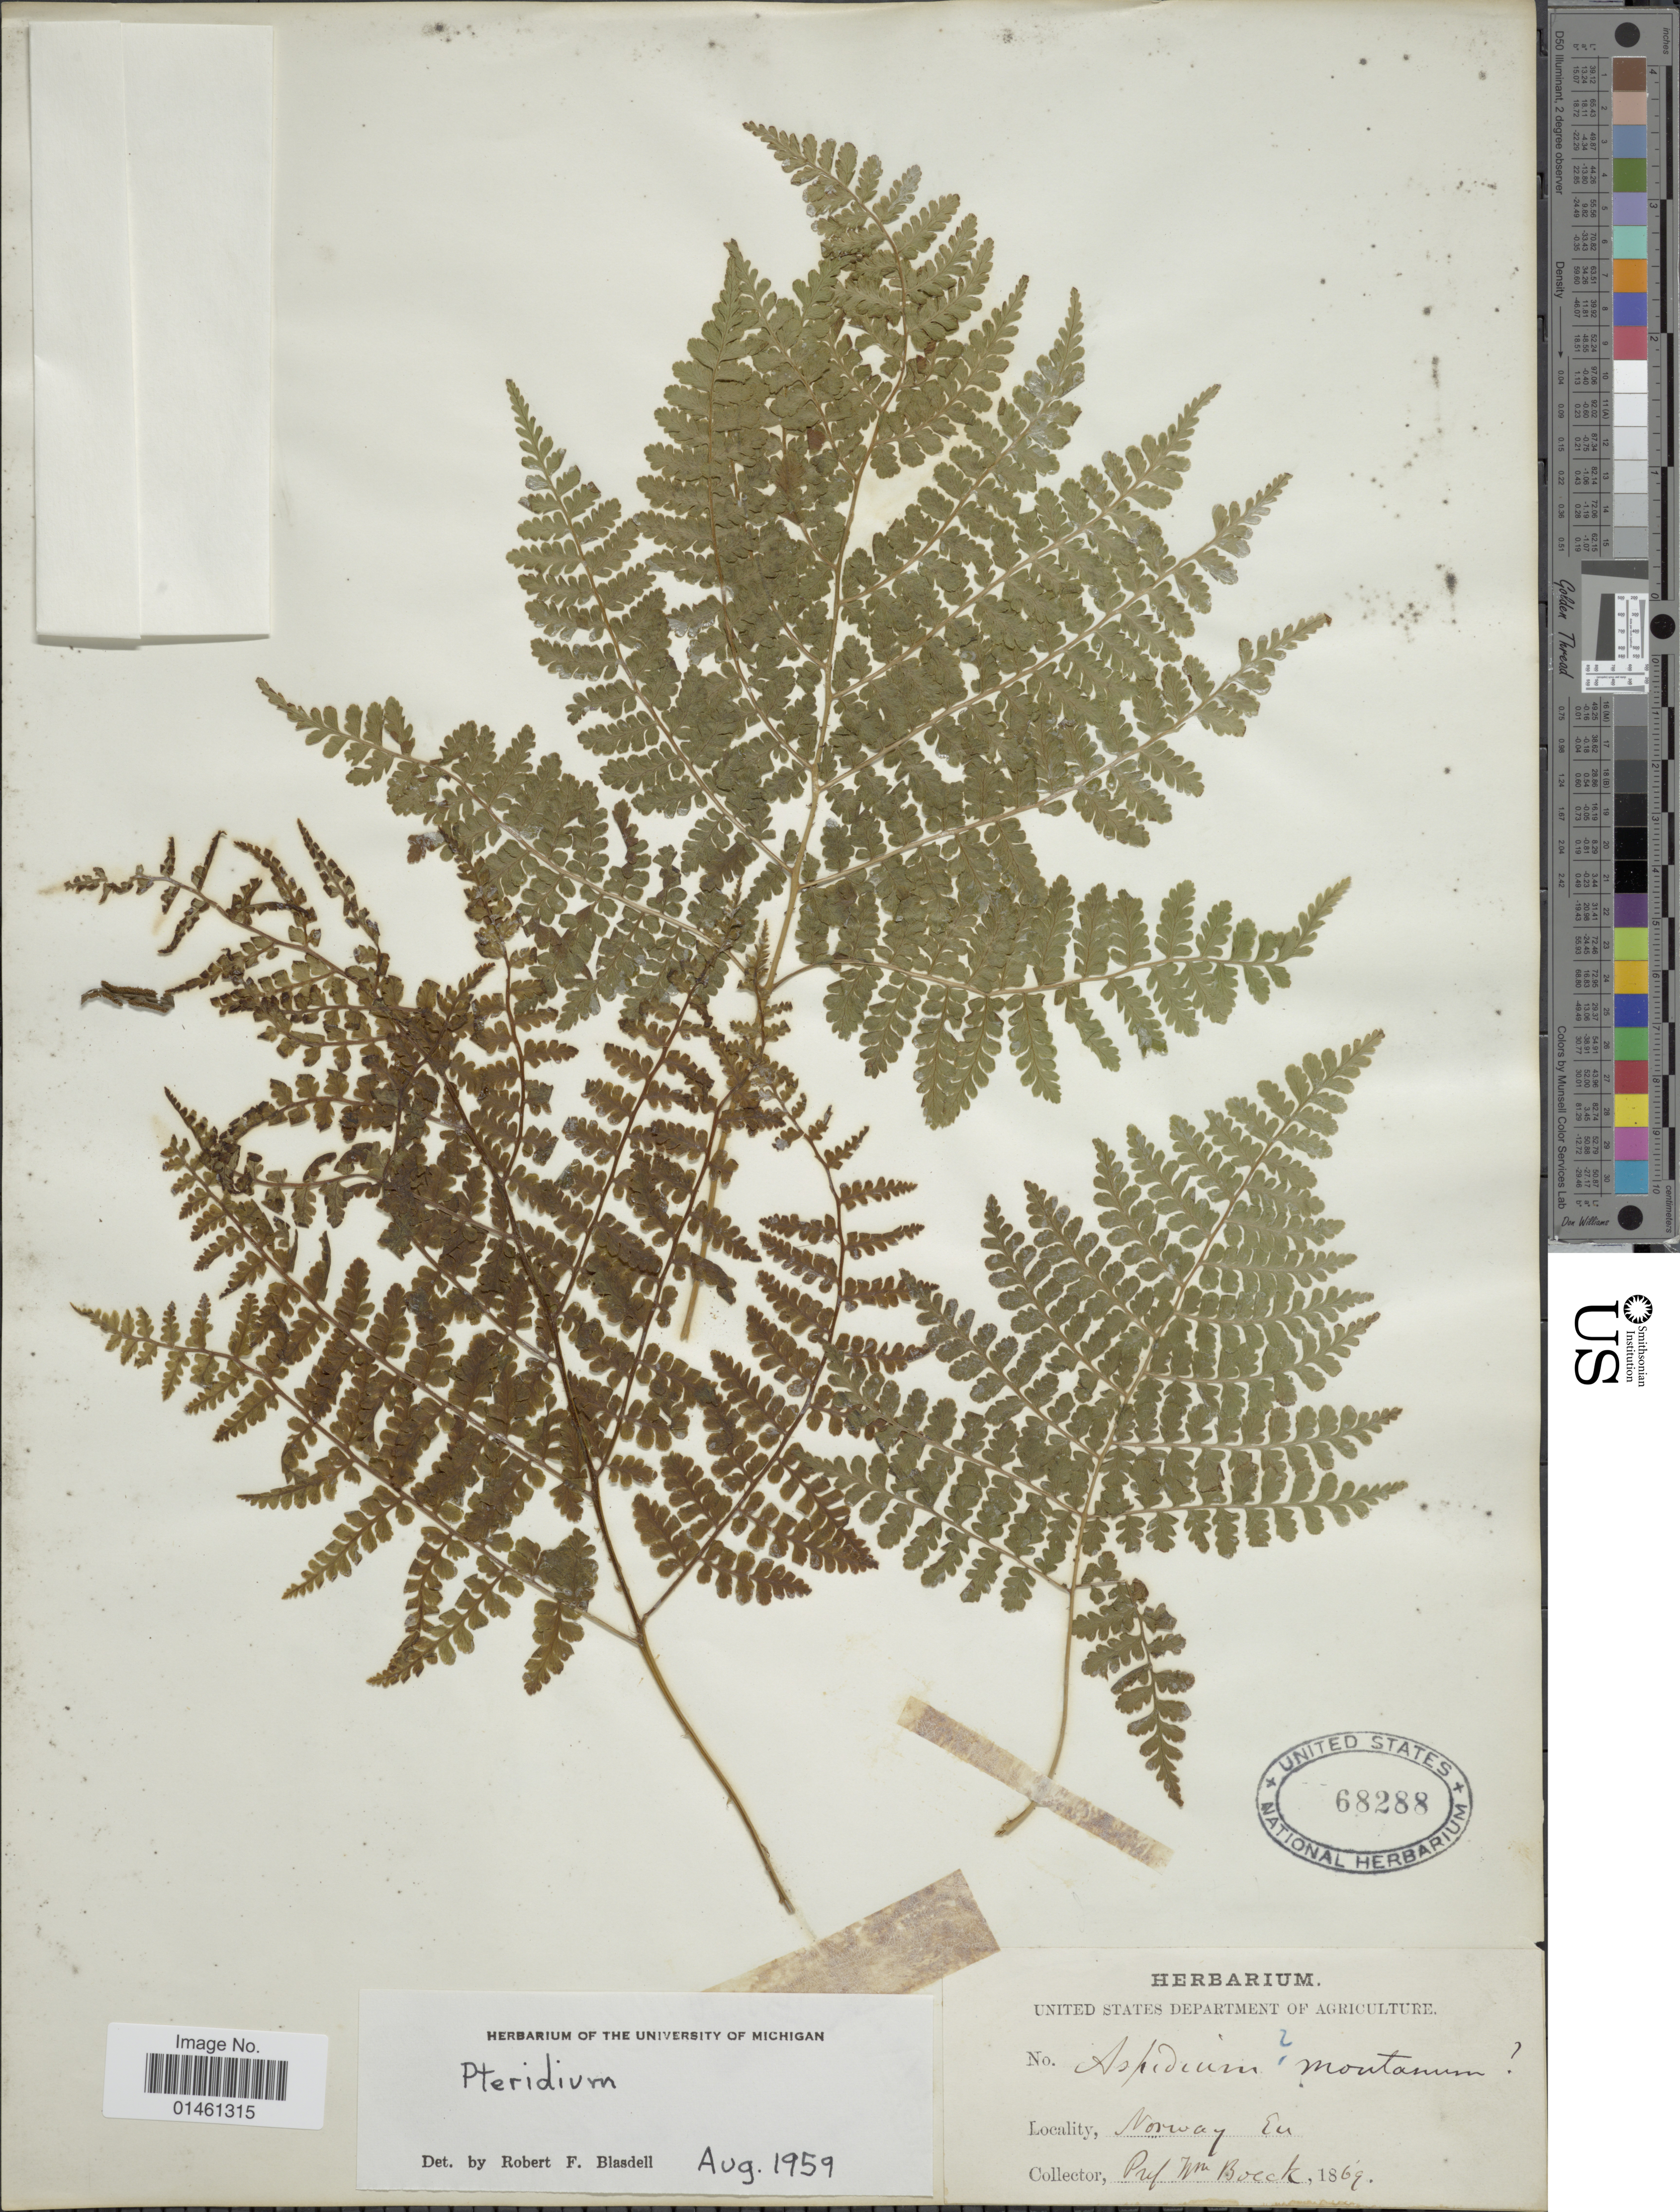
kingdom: Plantae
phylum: Tracheophyta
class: Polypodiopsida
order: Polypodiales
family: Dennstaedtiaceae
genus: Pteridium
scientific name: Pteridium aquilinum var. latiusculum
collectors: P. Boeck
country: Norway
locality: Norway Eu.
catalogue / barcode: US 68288